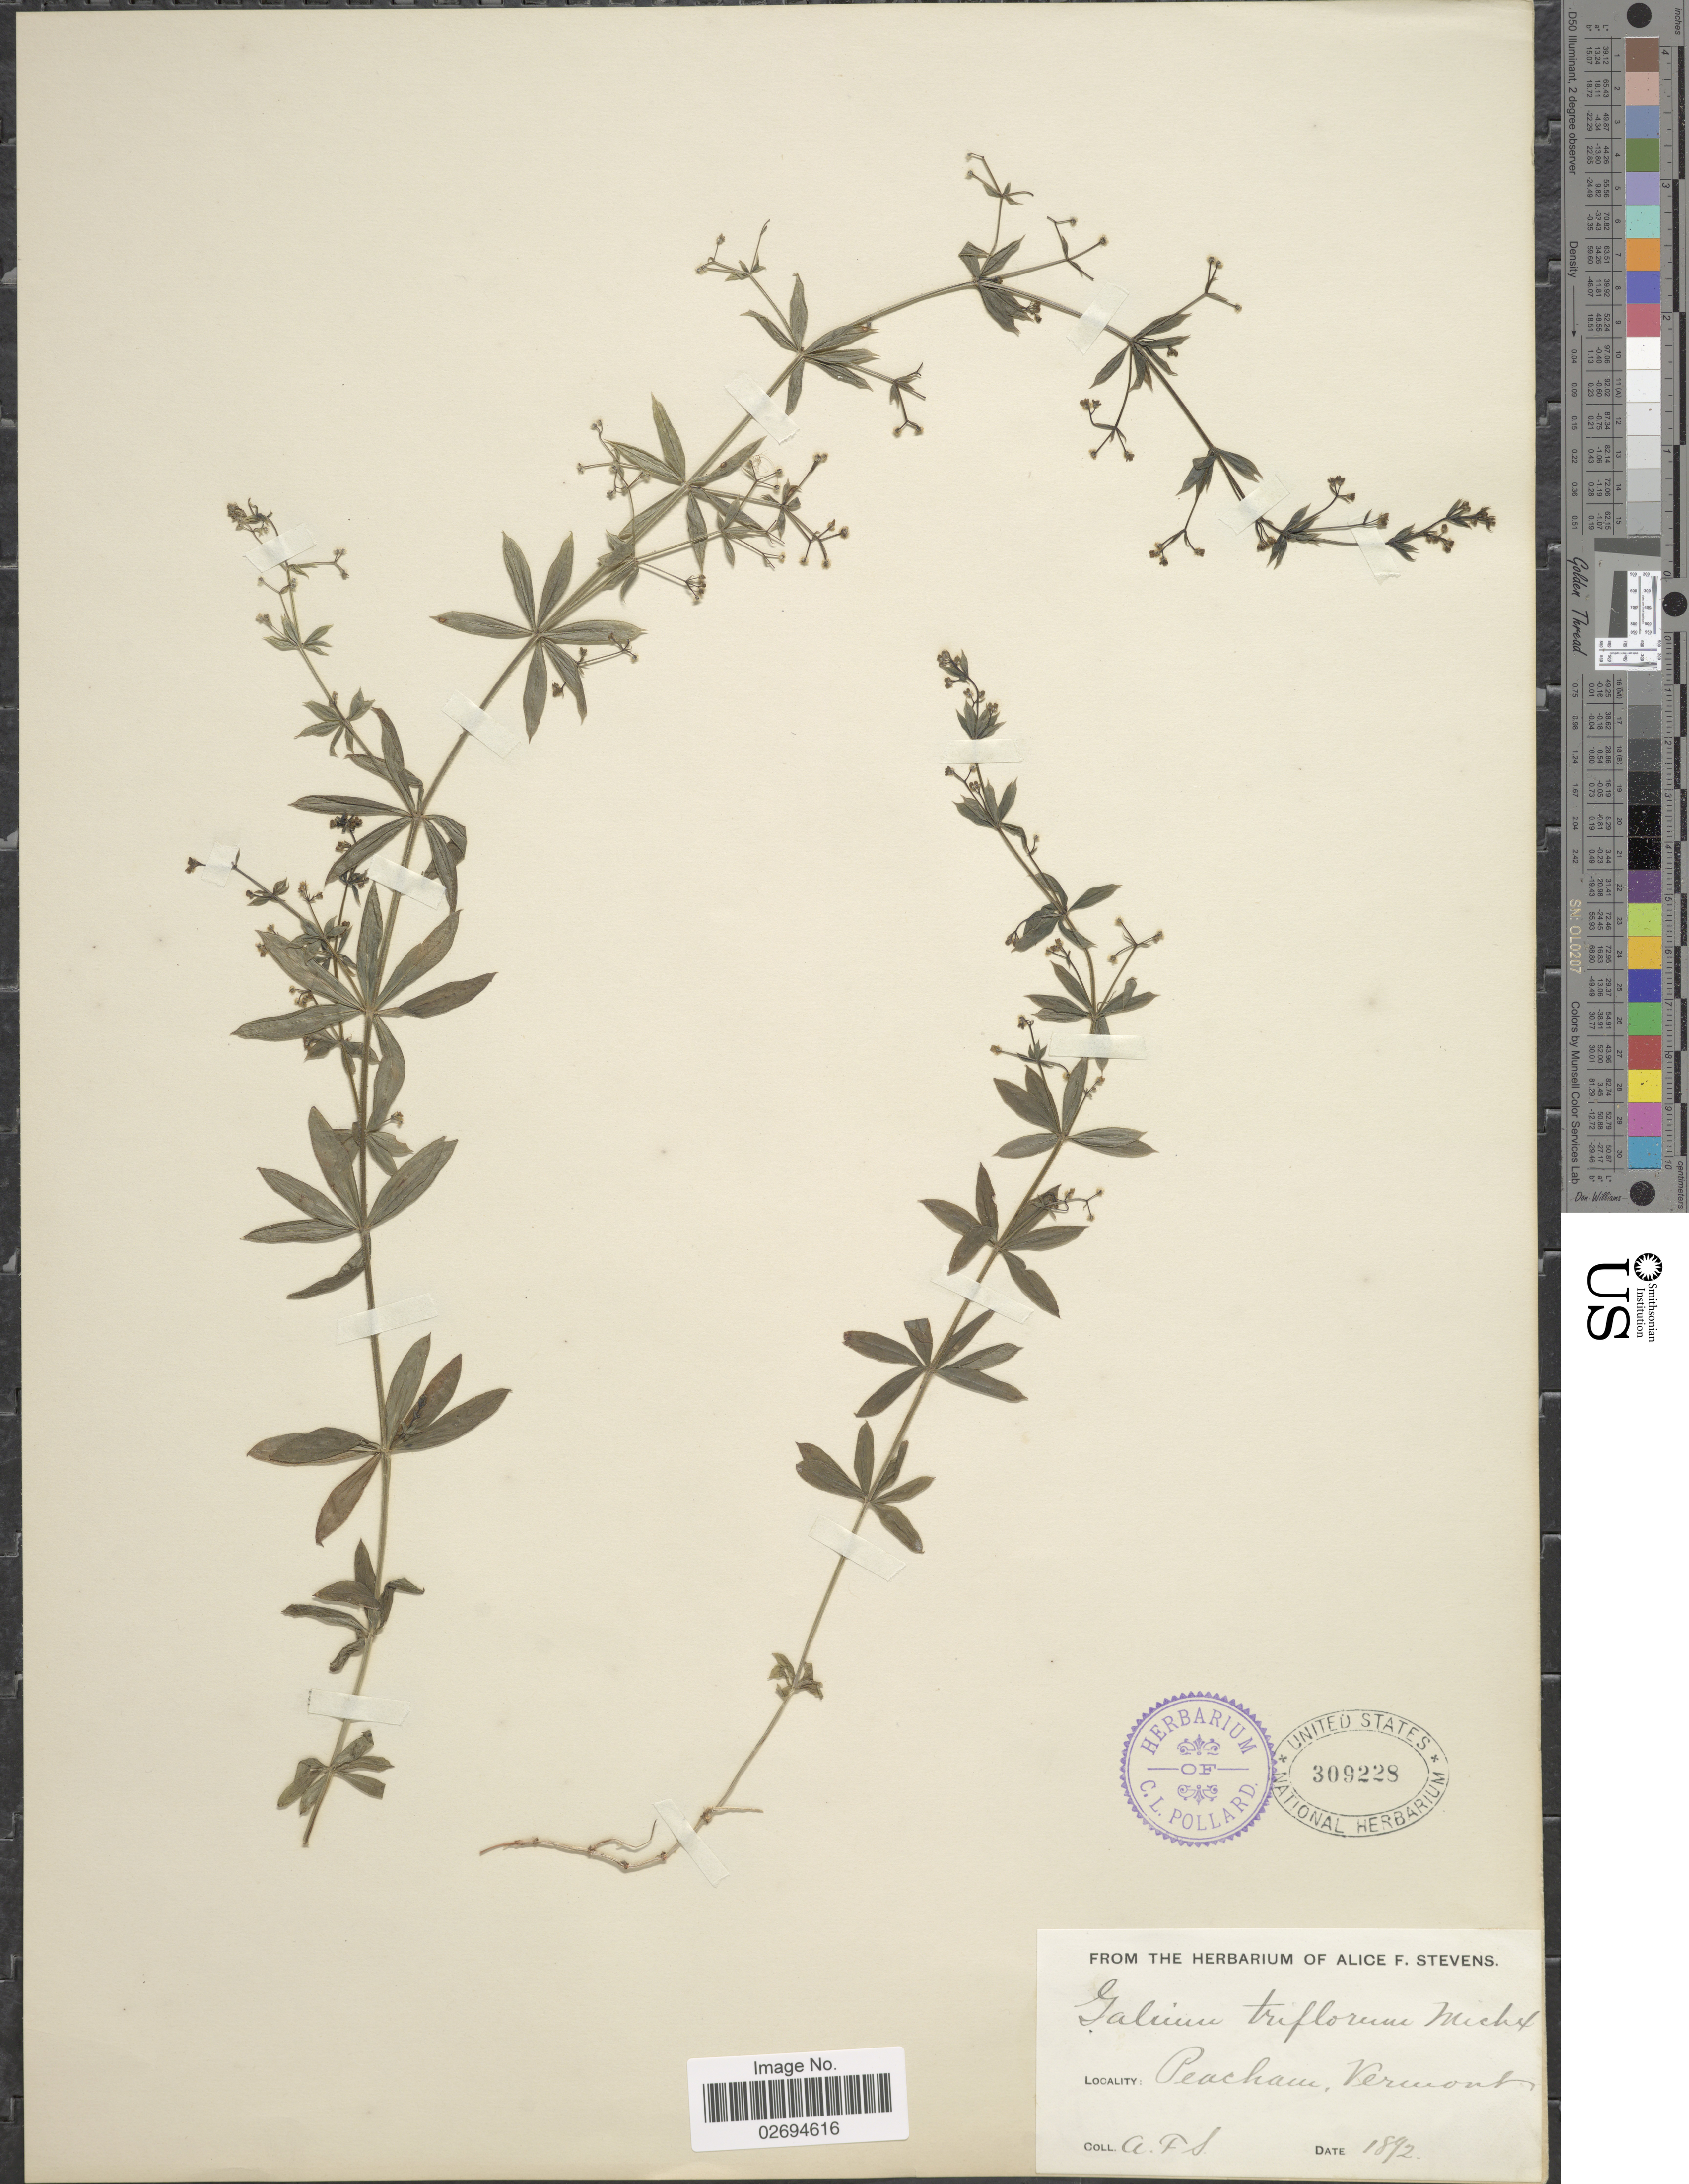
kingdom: Plantae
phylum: Tracheophyta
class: Magnoliopsida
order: Gentianales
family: Rubiaceae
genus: Galium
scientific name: Galium triflorum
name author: Michx.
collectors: A. Stevens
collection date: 1892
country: United States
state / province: Vermont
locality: Peacham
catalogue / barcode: US 309228